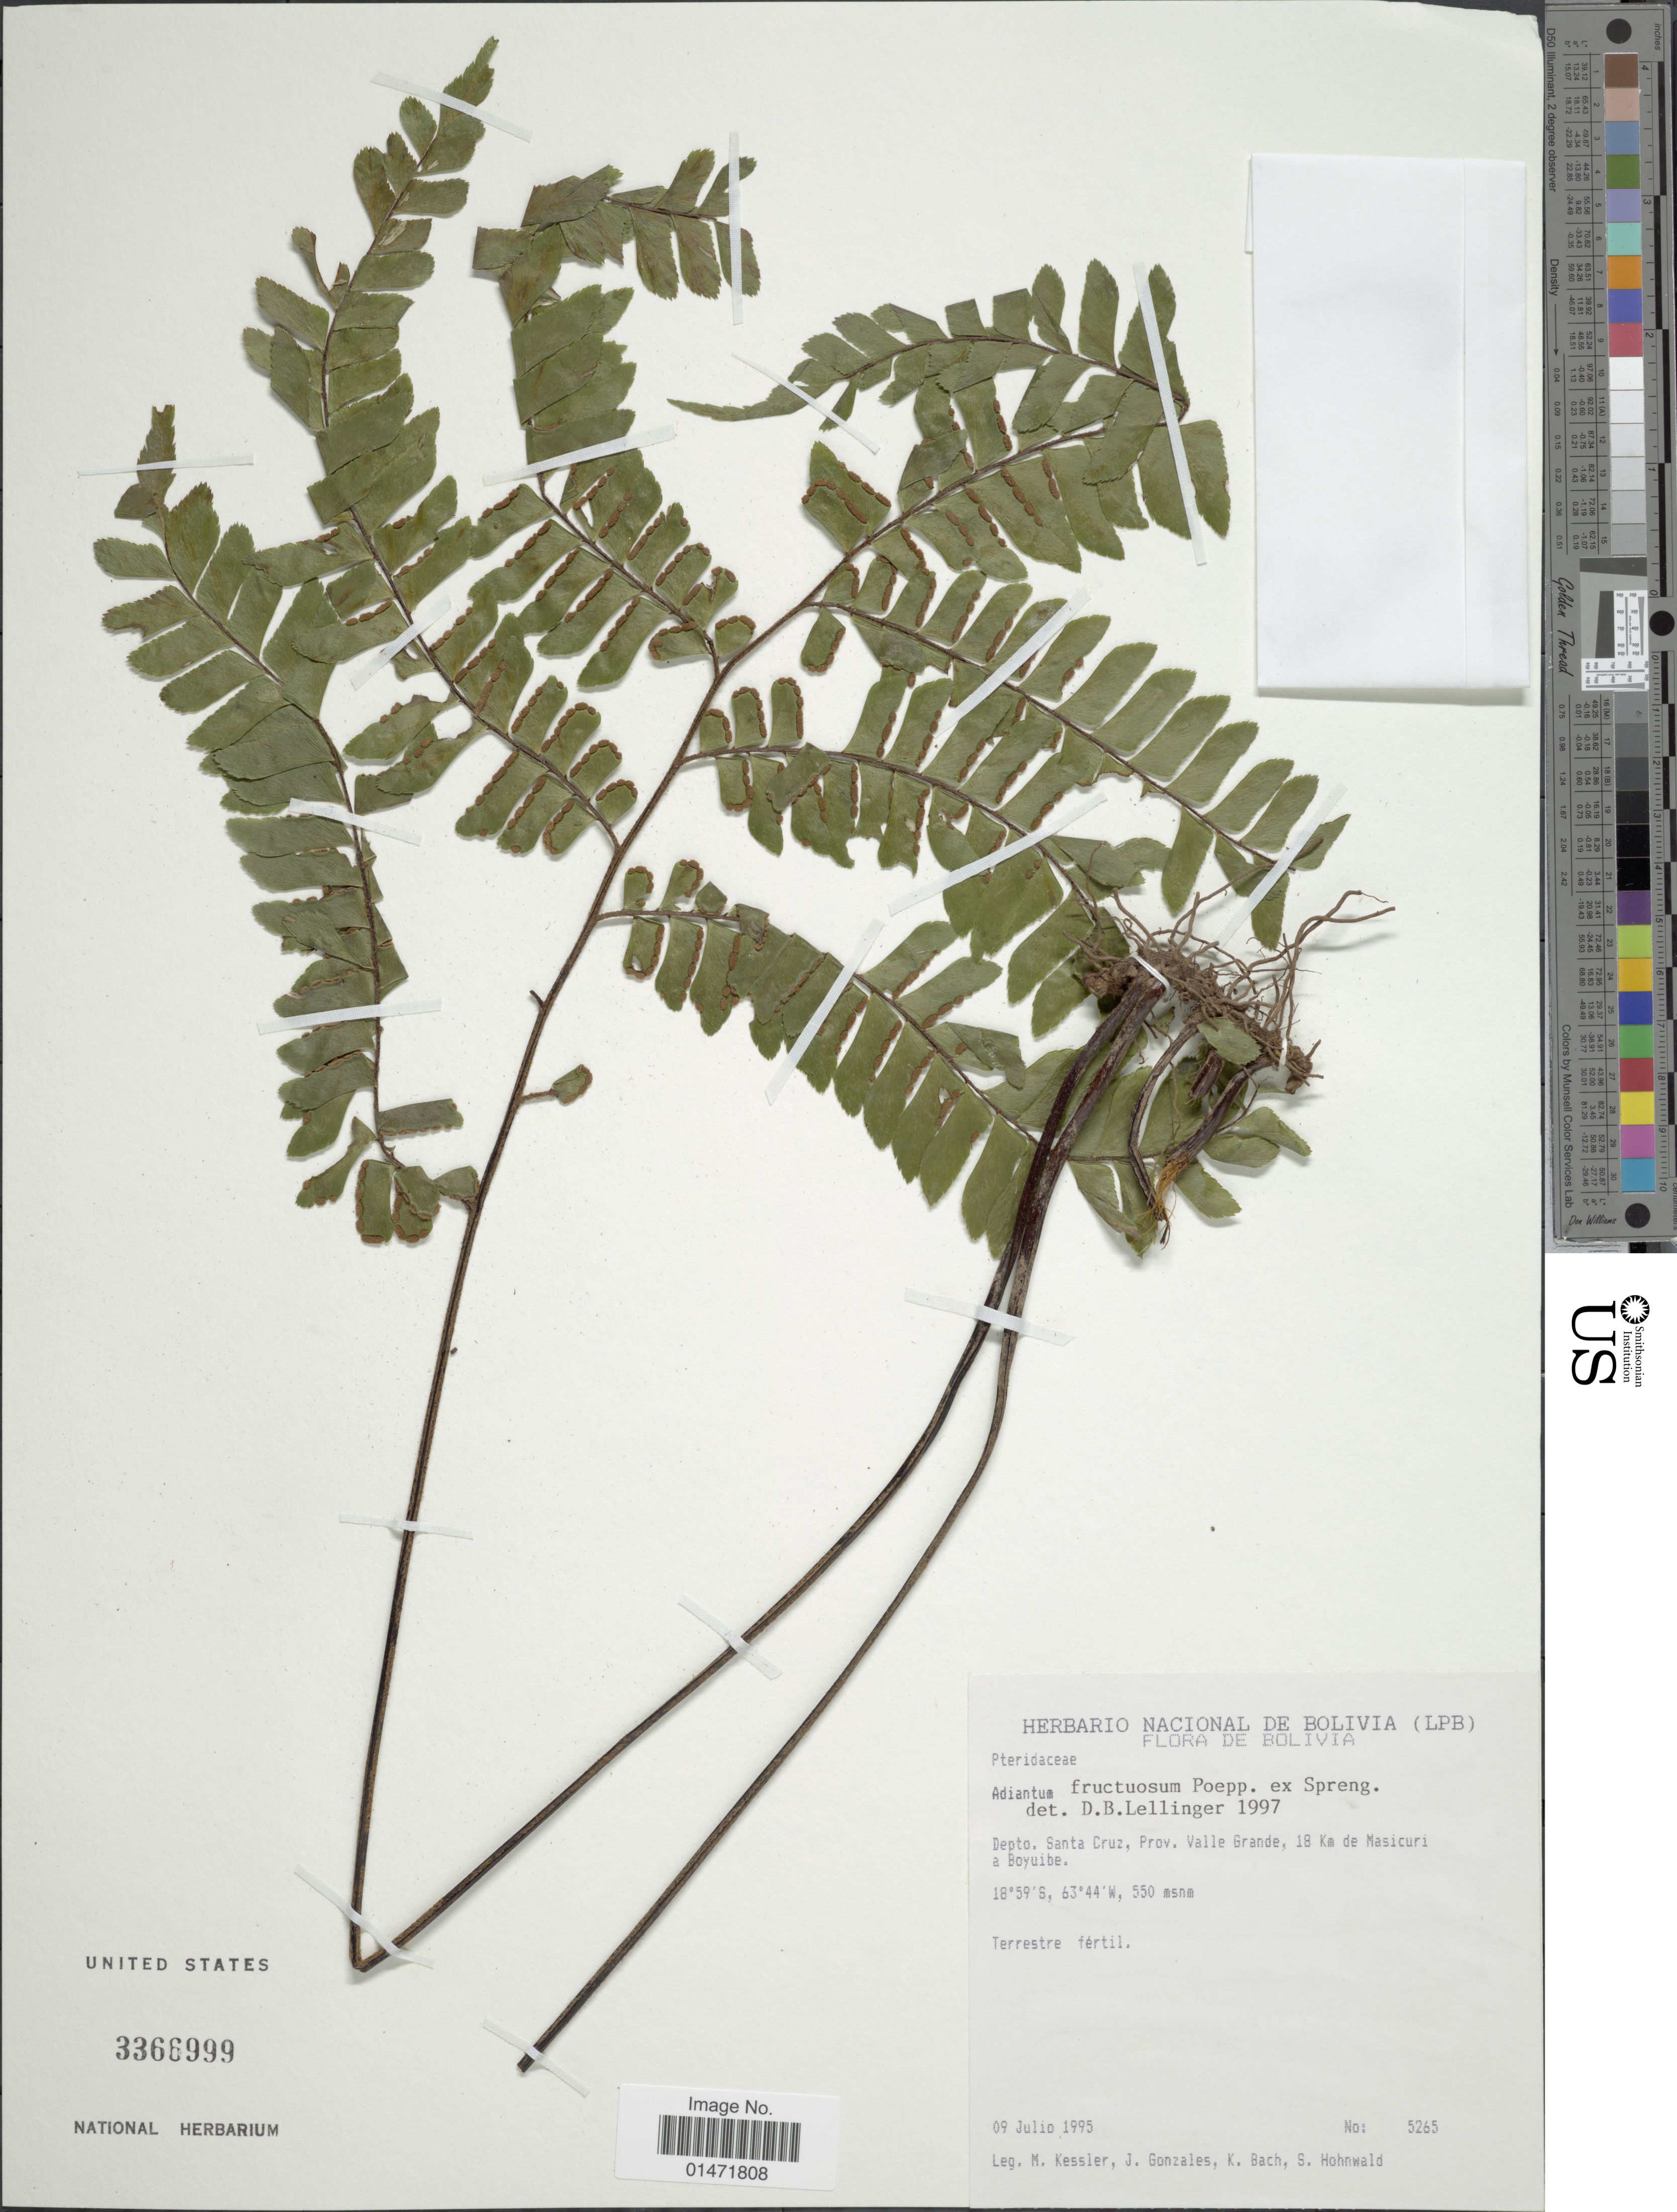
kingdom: Plantae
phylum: Tracheophyta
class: Polypodiopsida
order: Polypodiales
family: Pteridaceae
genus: Adiantum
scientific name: Adiantum tetraphyllum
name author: Humb. & Bonpl. ex Willd.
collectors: M. Kessler, J. Gonzales, K. Bach & S. Hohnwald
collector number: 5265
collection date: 1995-07-09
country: Bolivia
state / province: Santa Cruz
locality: Prov. Valle Grande, 18 Km de Masicuri a Boyuibe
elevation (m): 550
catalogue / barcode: US 3366999